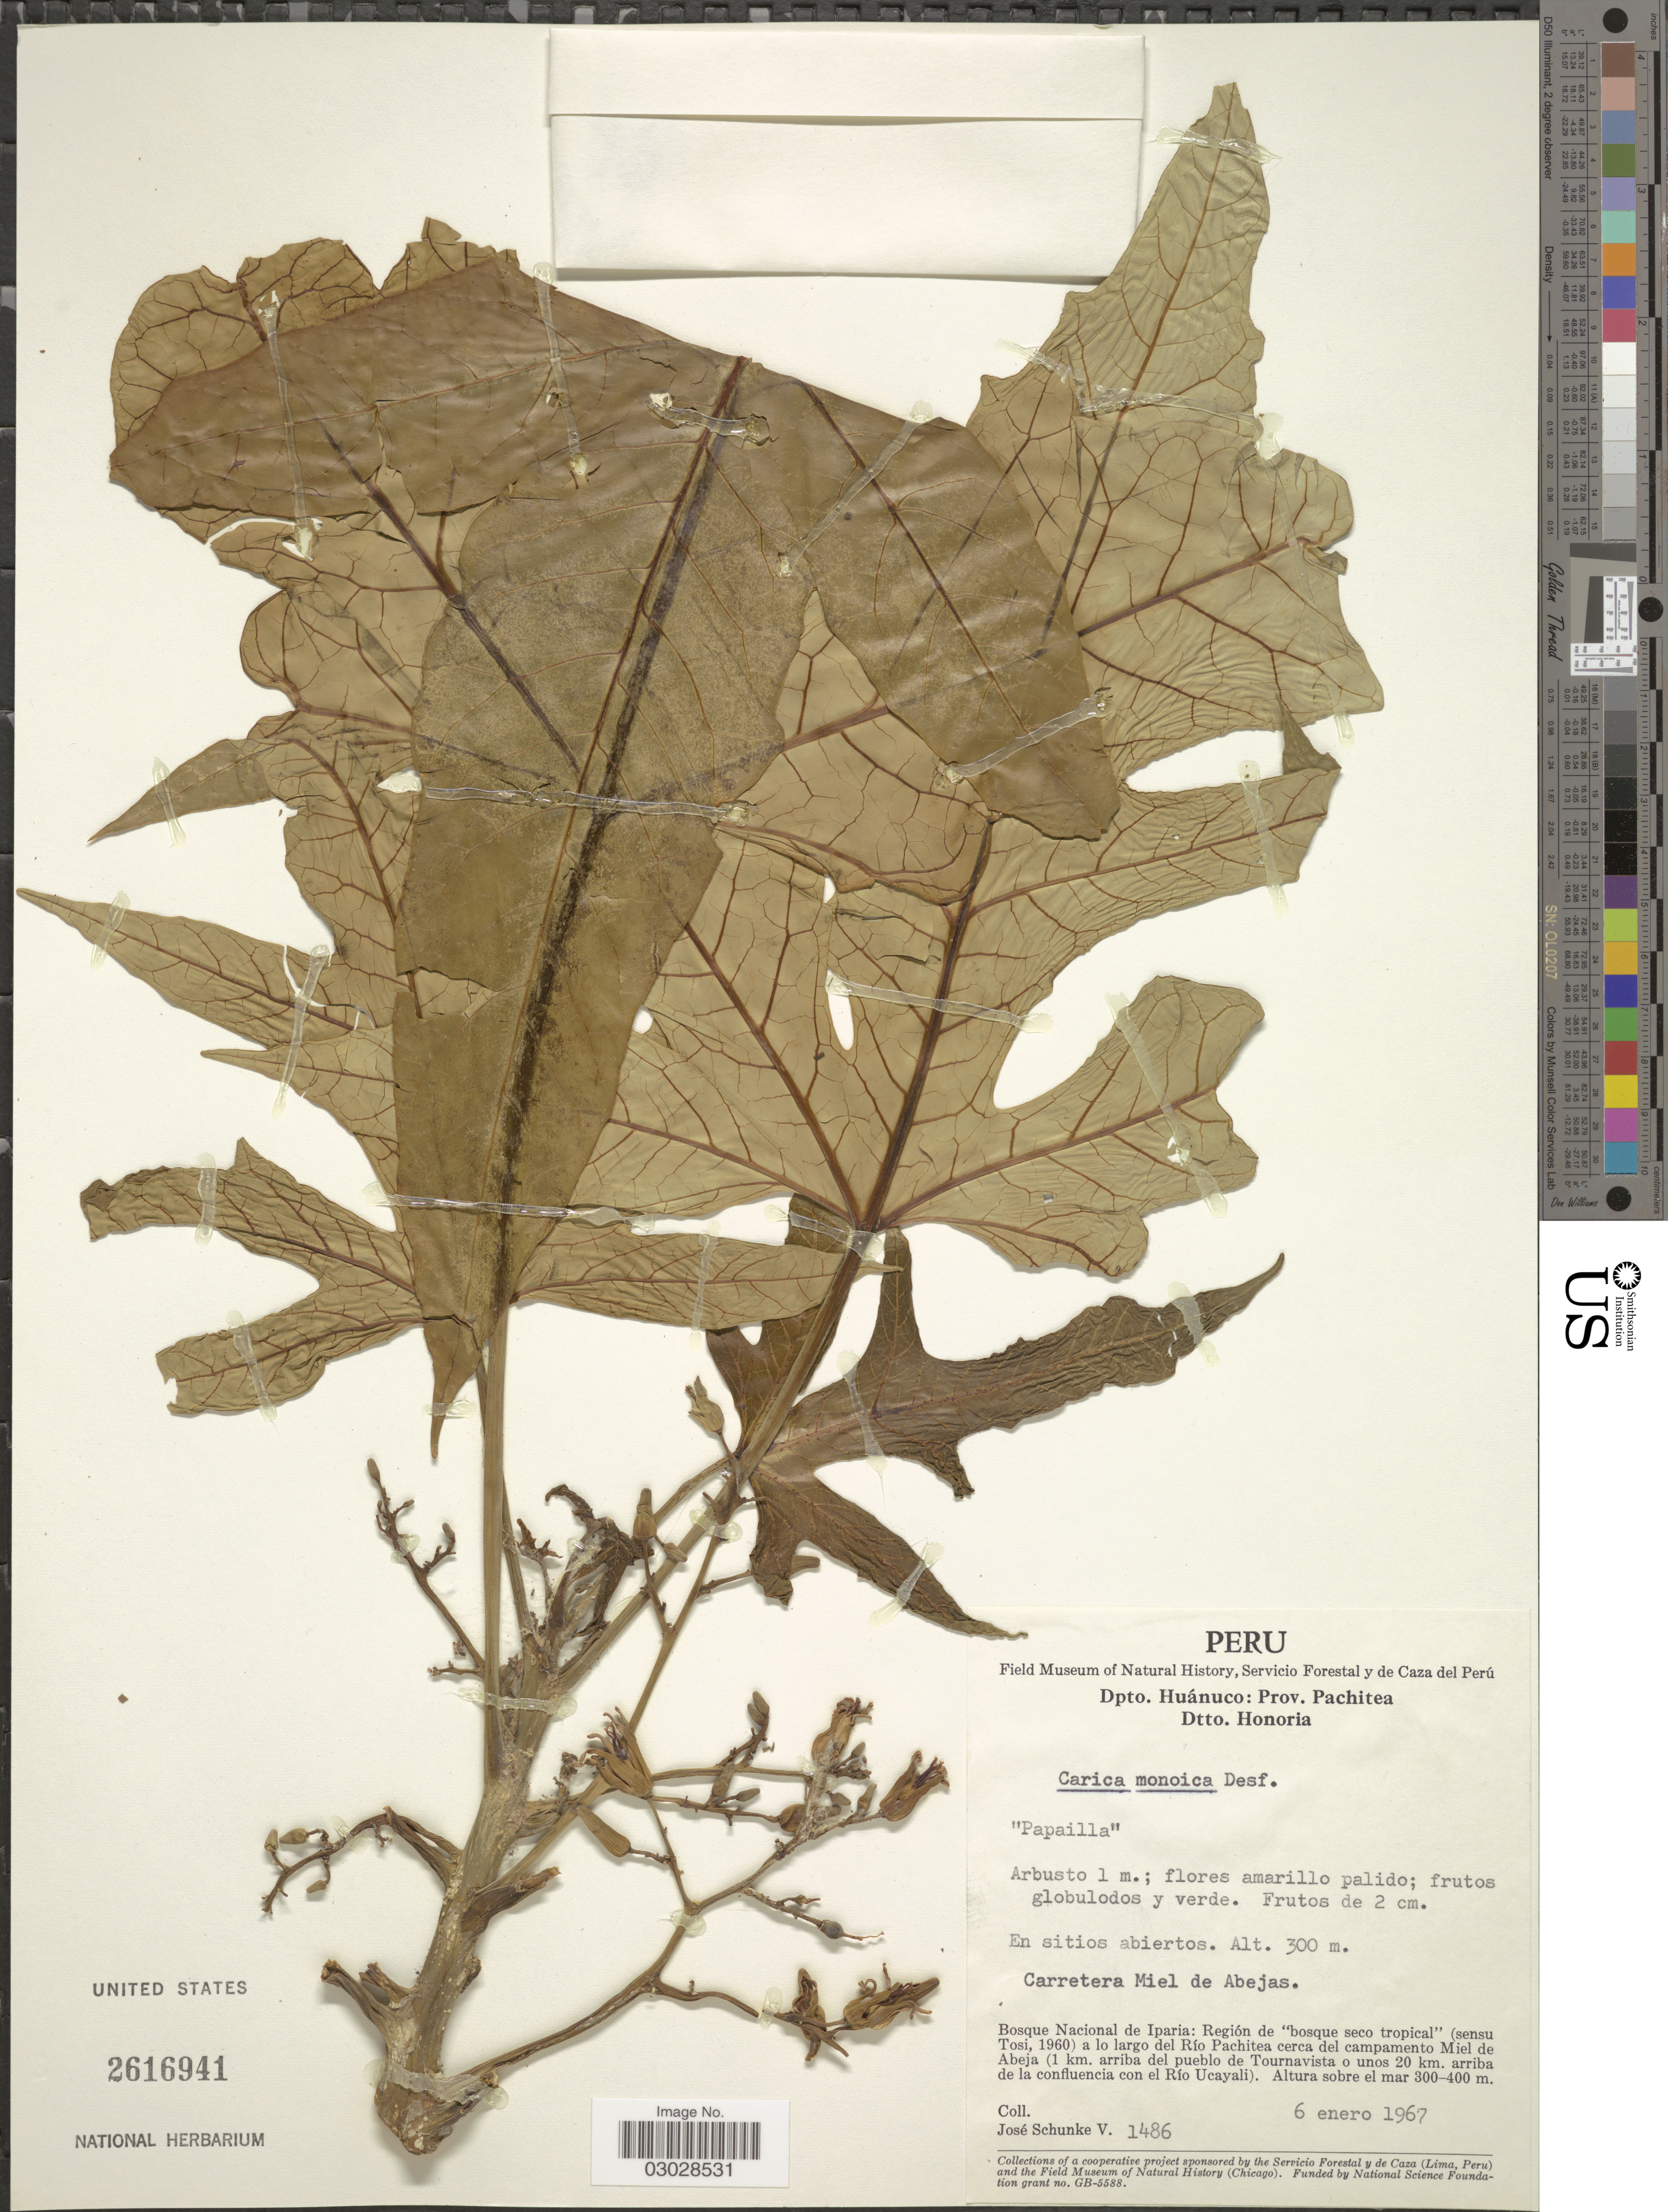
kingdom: Plantae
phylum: Tracheophyta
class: Magnoliopsida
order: Brassicales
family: Caricaceae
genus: Vasconcellea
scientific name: Vasconcellea monoica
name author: (Desf.) A. DC.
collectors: J. Schunke Vigo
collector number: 1486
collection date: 1967-01-06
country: Peru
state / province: Huánuco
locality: Dept. Huánuco, Prov. Huánuco, Dtto. Honoria. Carretera Miel de Abejas. Bosque Nacional de Iparia: Región de "bosque seco tropical" (sensu Tosi, 1960) a lo largo del Río Pachitea cerca del campamento Miel de Abeja (1 km. arriba del pueblo de Tournavista o unos 20 km. arriba de la confluencia con el Río Ucayali).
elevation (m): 300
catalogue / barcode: US 2616941